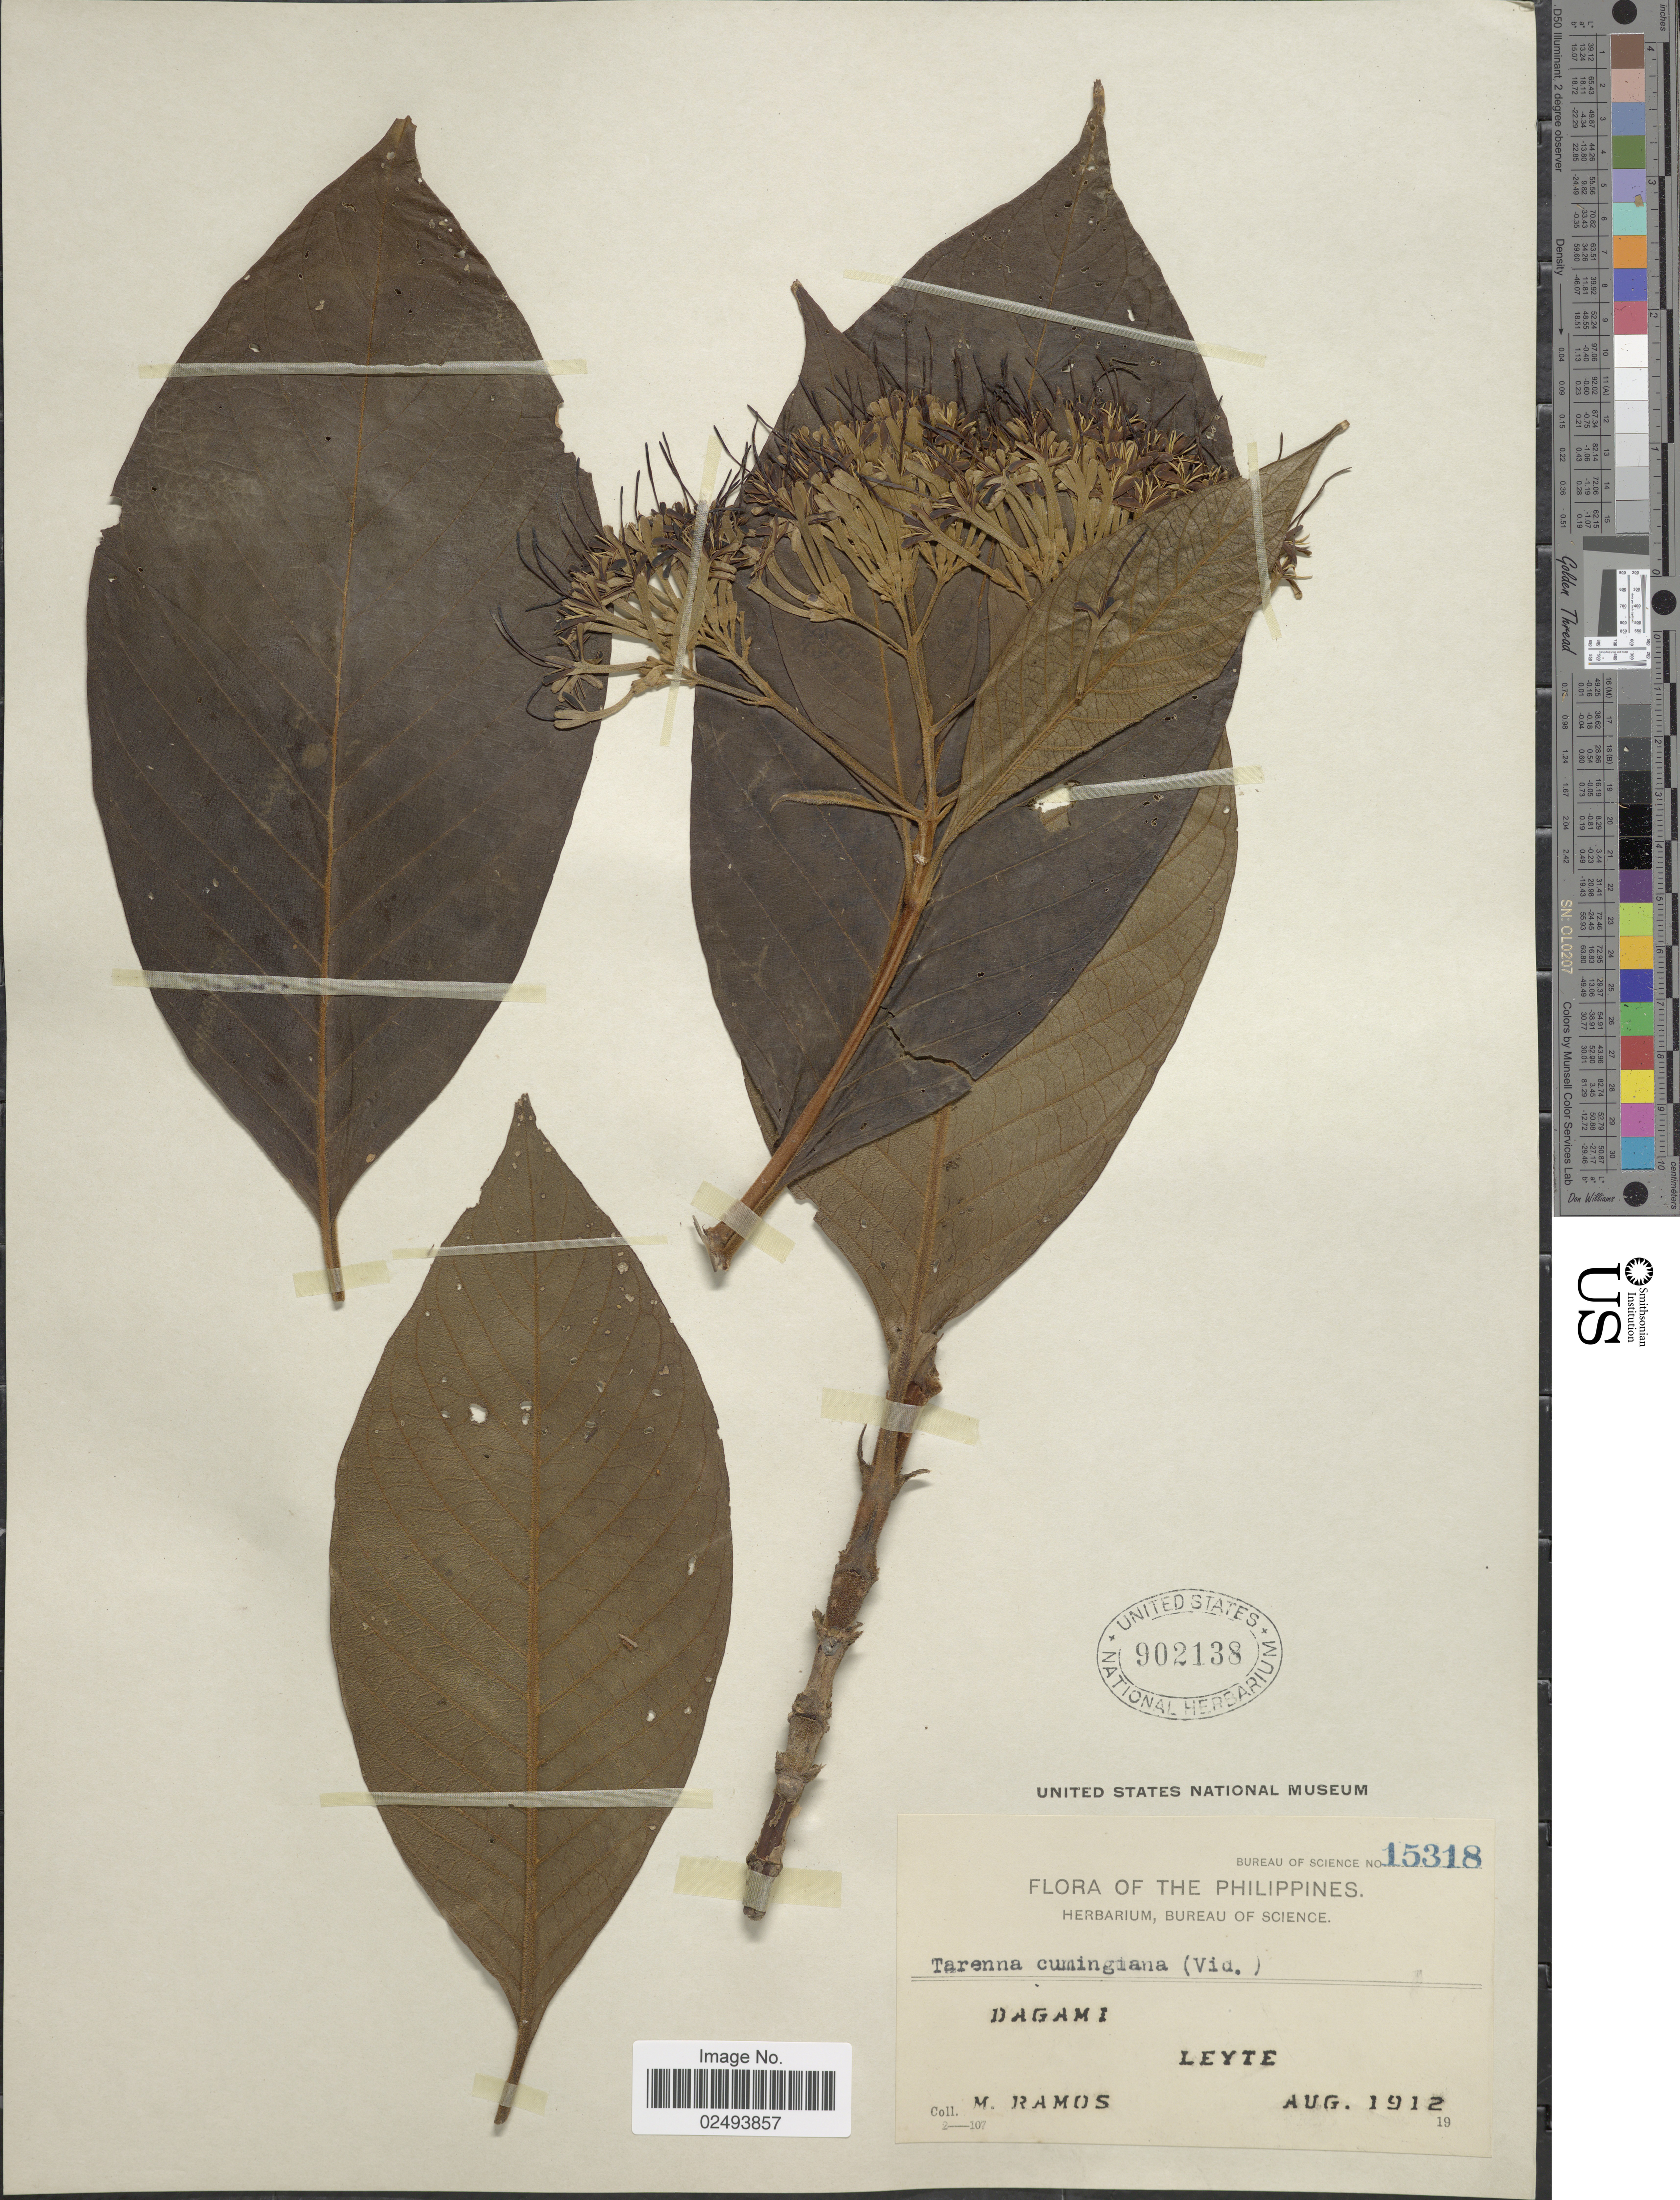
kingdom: Plantae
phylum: Tracheophyta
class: Magnoliopsida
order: Gentianales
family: Rubiaceae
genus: Tarenna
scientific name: Tarenna cumingiana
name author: (Vidal) Elmer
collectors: M. Ramos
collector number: Bureau of Science 15318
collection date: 1912-08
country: Philippines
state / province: Eastern Visayas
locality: Dagami, Leyte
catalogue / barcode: US 902138